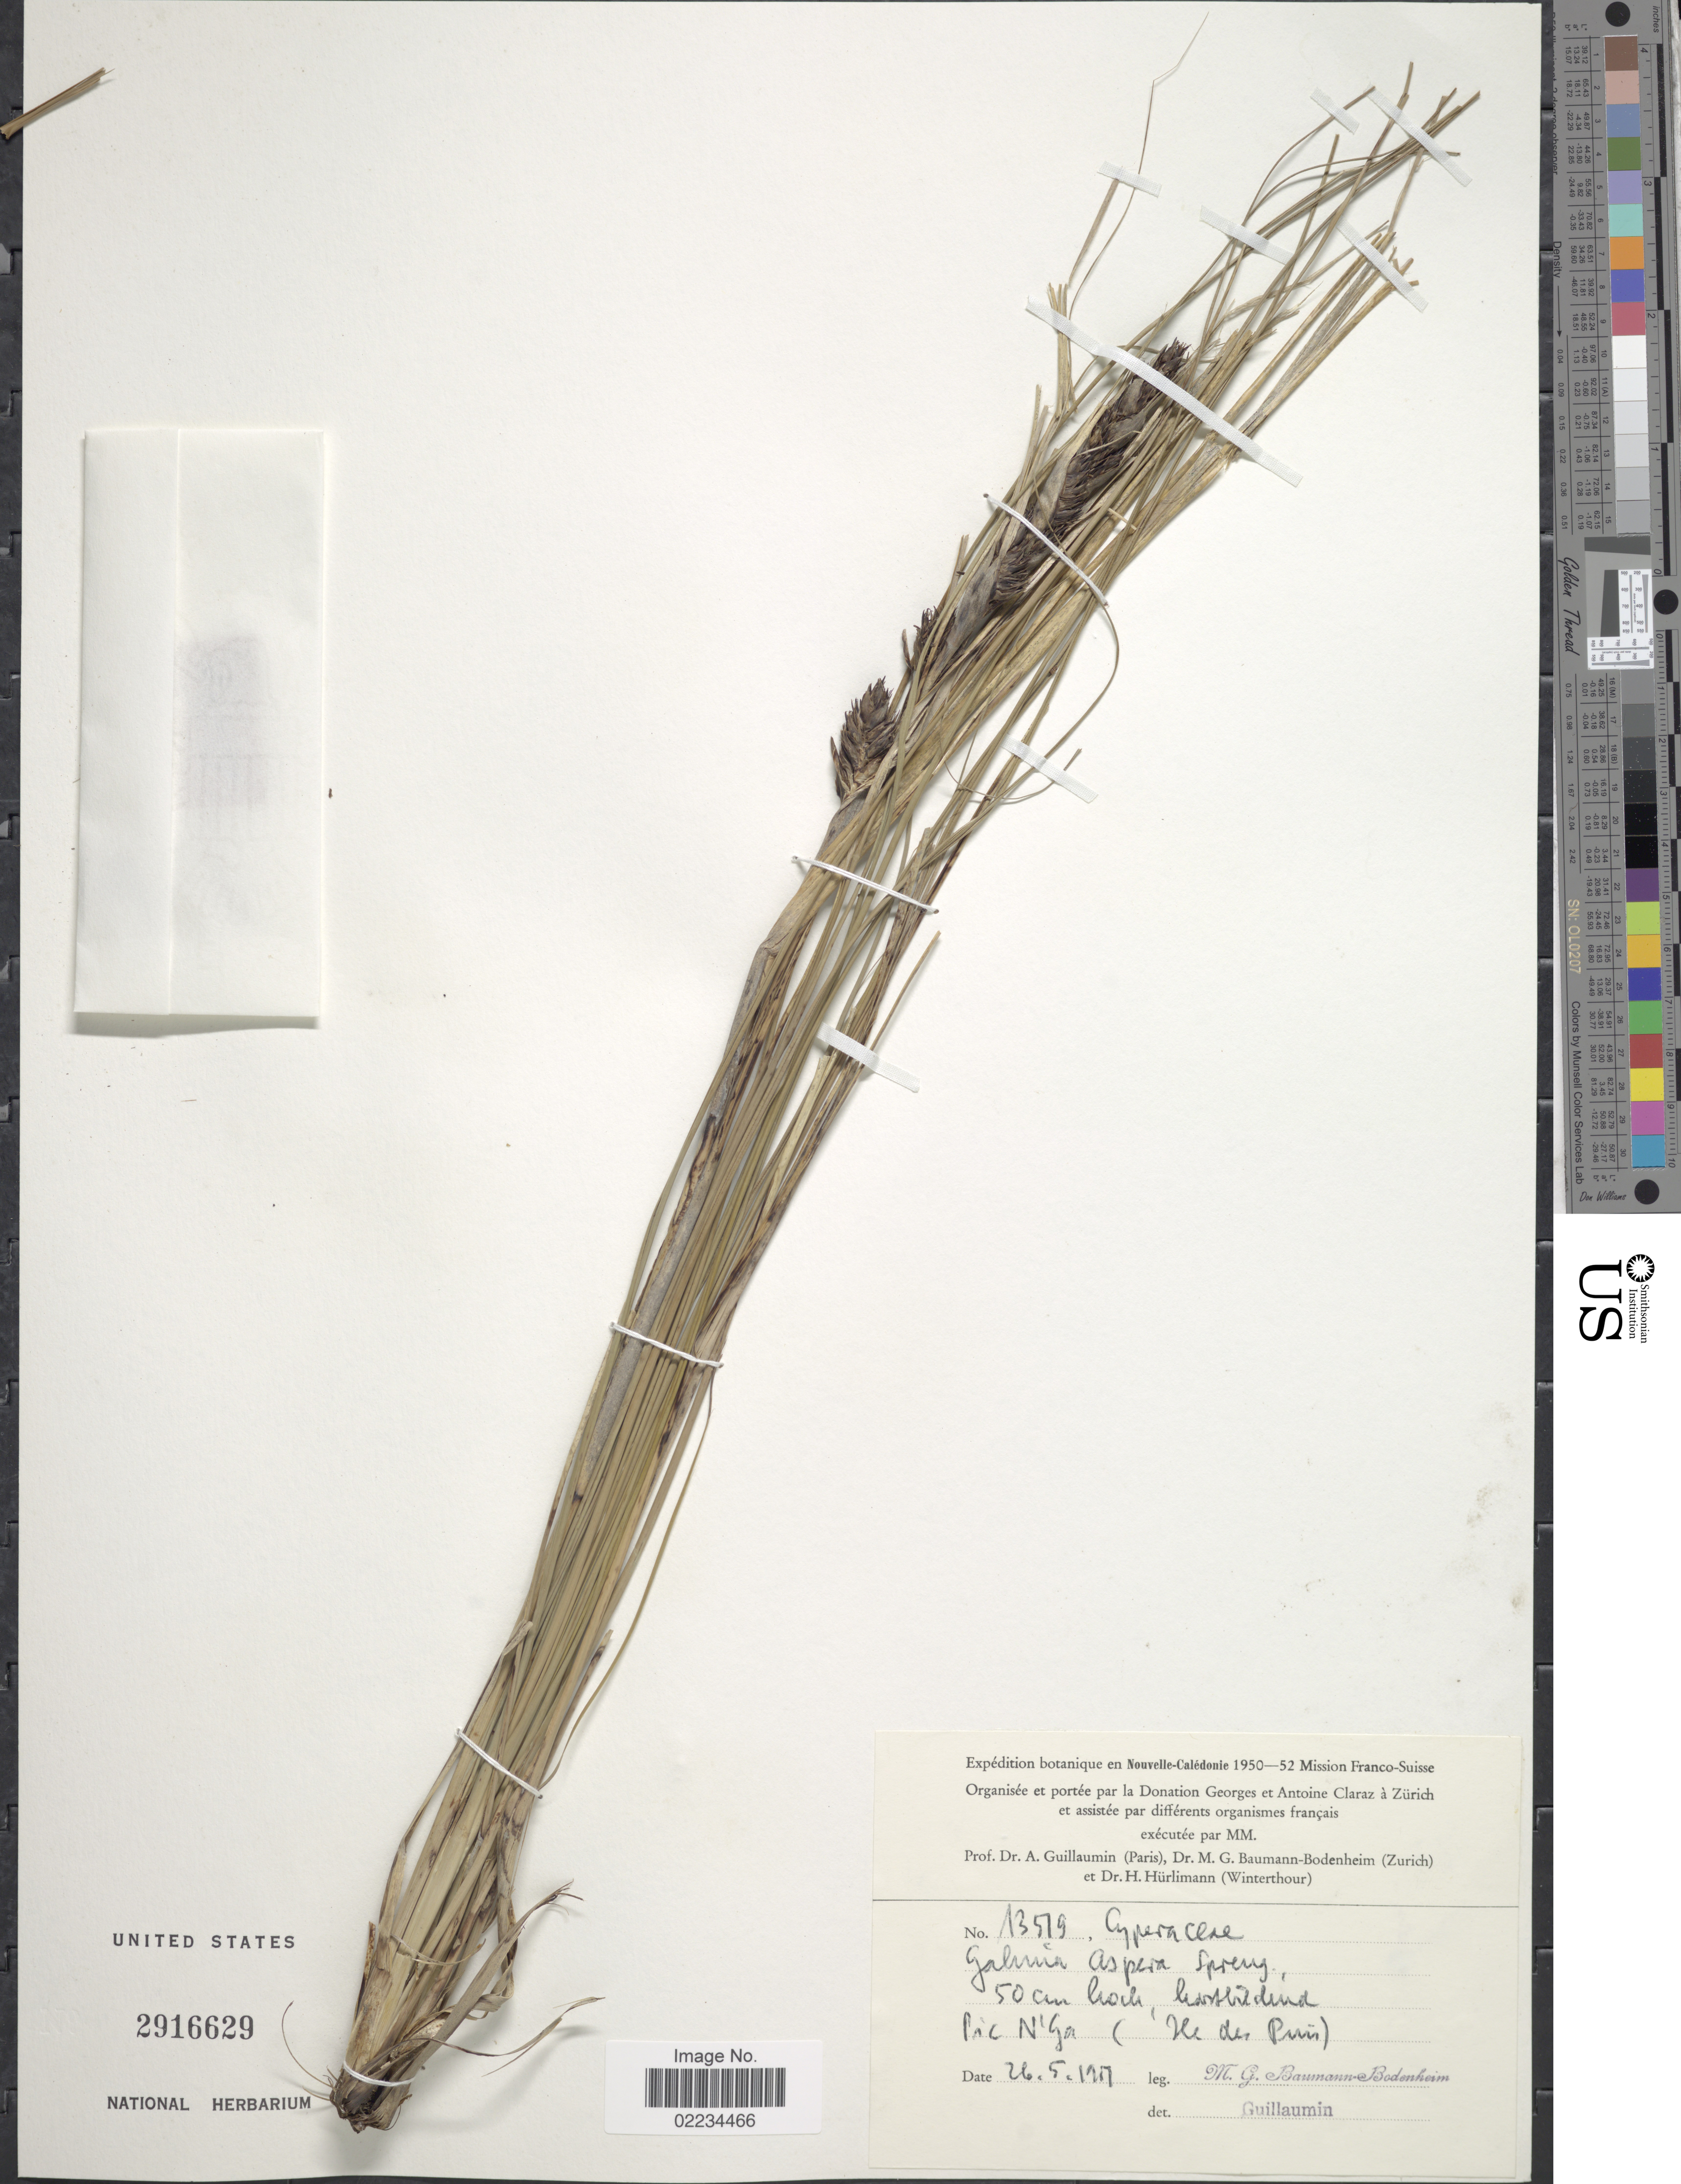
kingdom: Plantae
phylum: Tracheophyta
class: Liliopsida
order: Poales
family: Cyperaceae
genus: Gahnia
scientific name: Gahnia aspera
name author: (R. Br.) Spreng.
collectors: M. G. Baumann-Bodenheim, A. Guillaumin & H. Hürlimann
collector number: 13519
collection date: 1917-05-26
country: New Caledonia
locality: Pic N'Ga (Ile des Pines)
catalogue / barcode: US 2916629